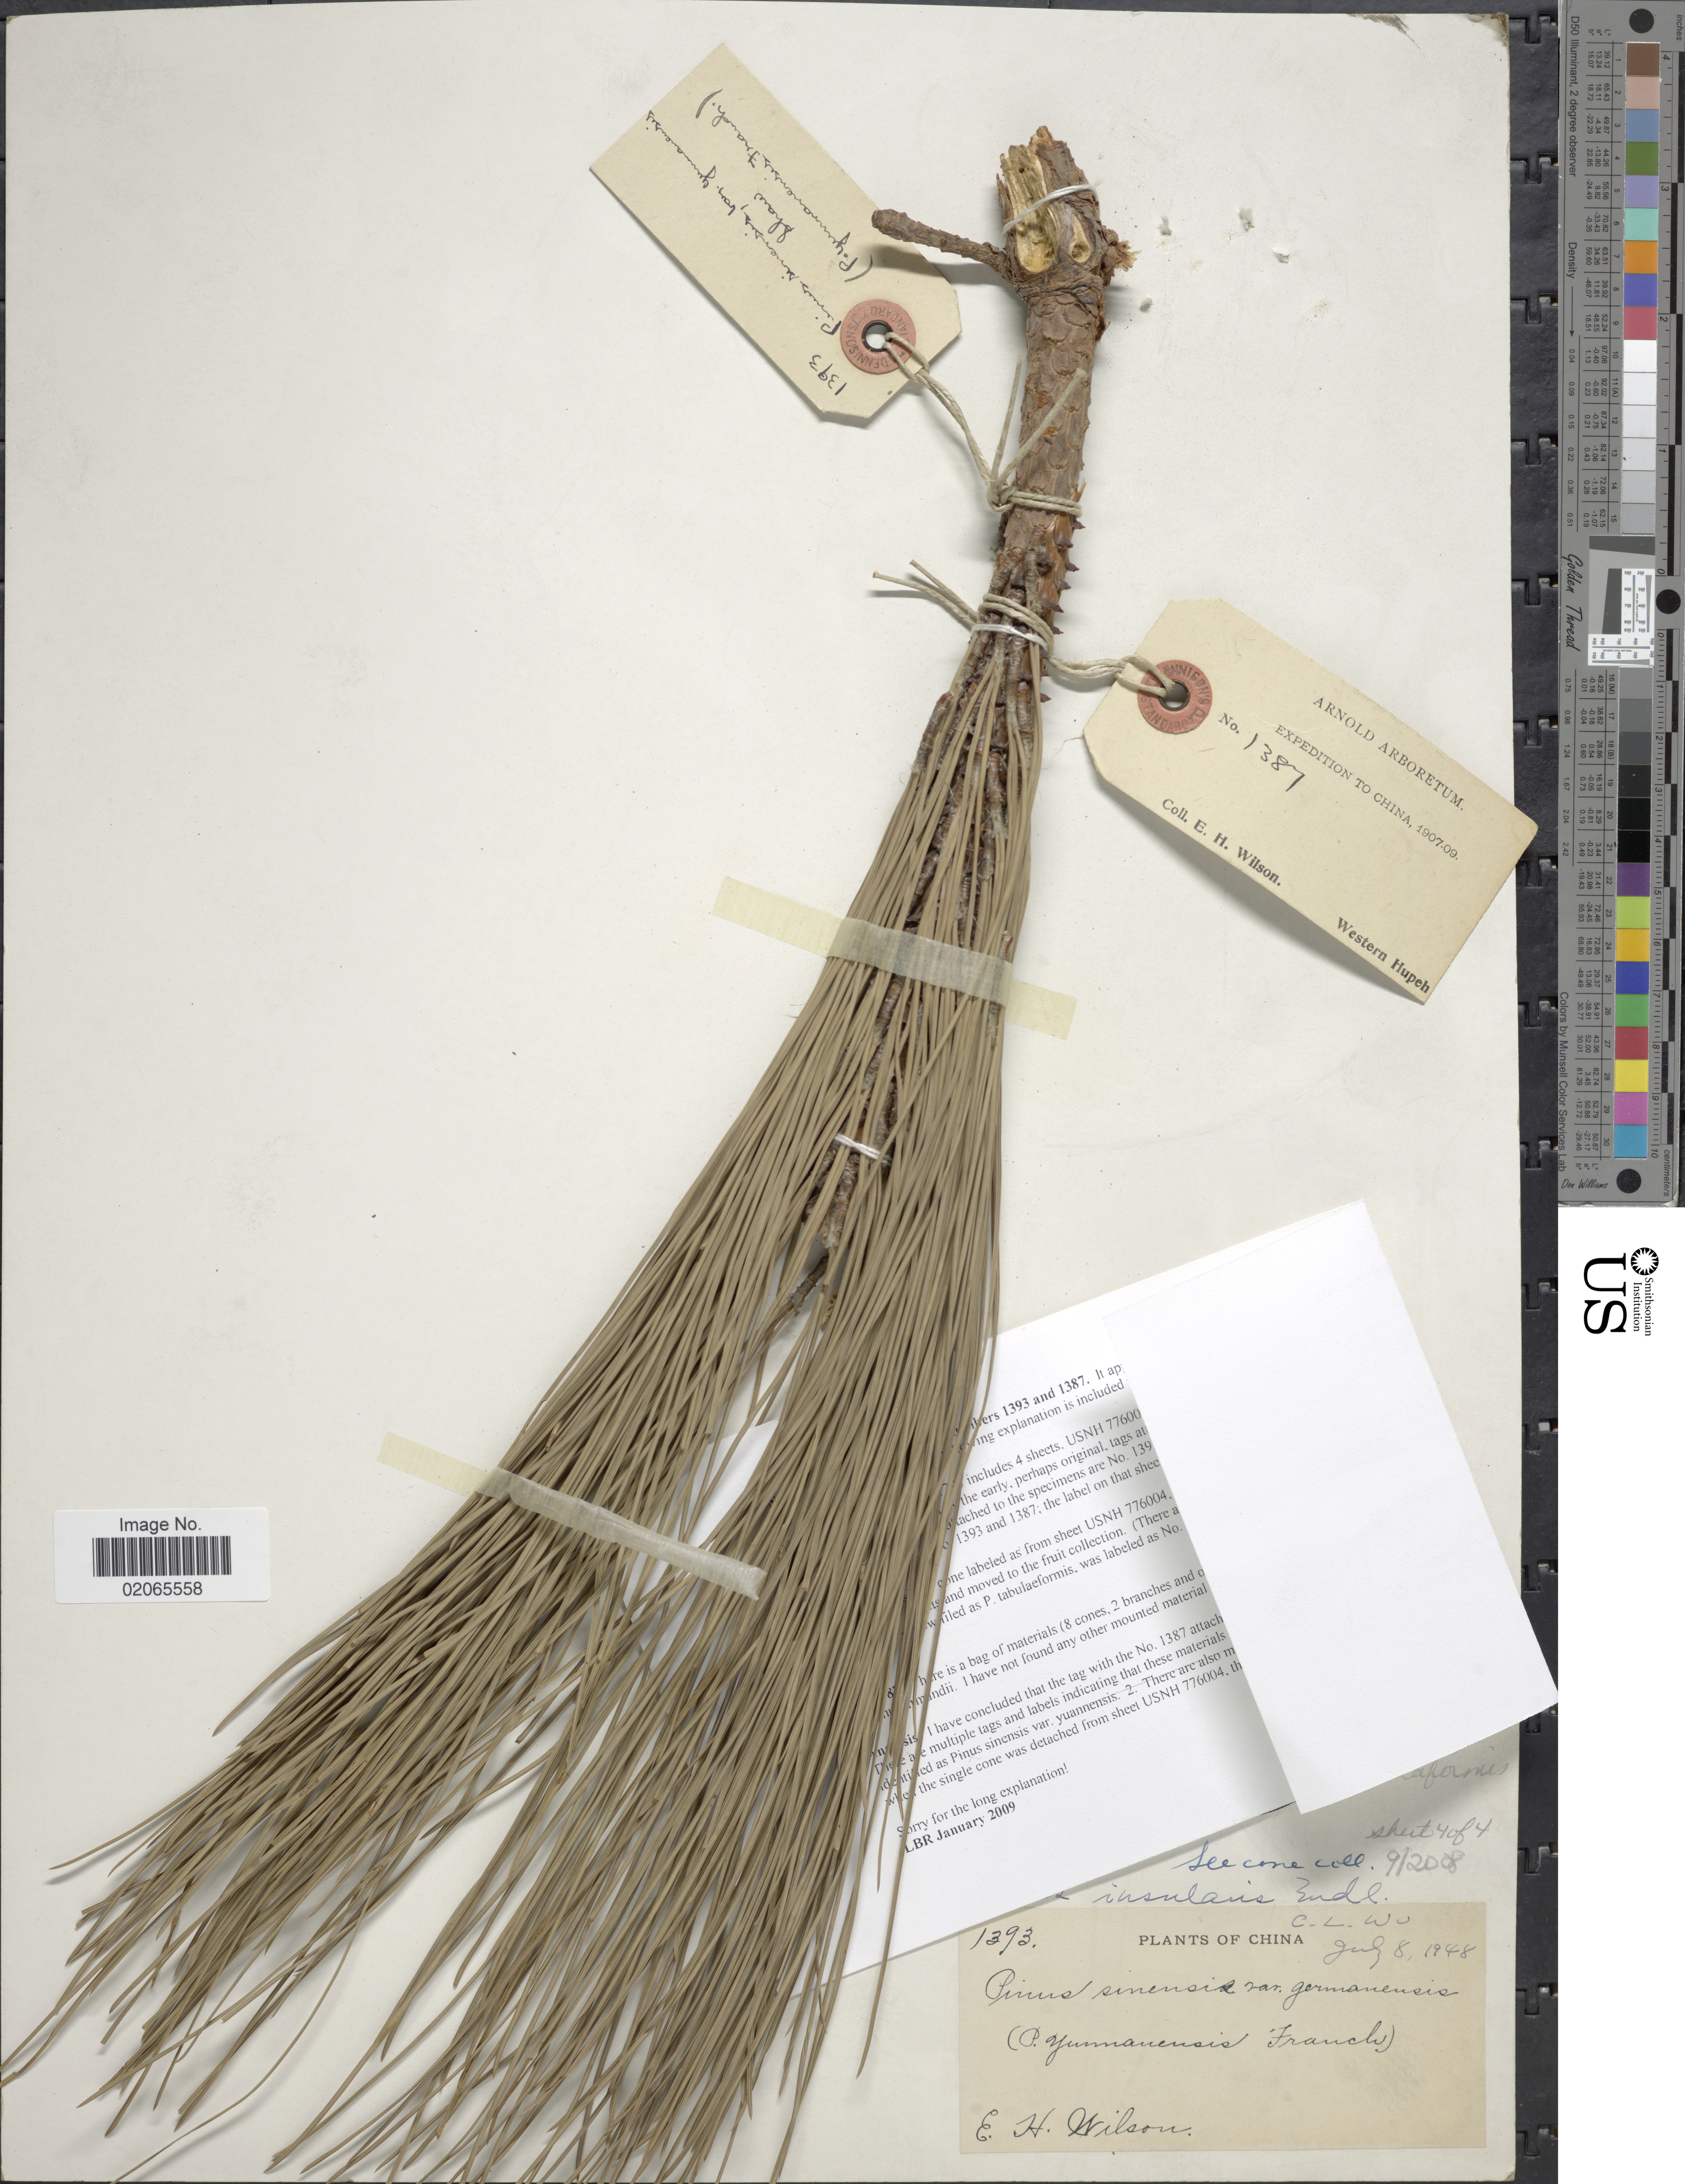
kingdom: Plantae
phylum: Tracheophyta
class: Pinopsida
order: Pinales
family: Pinaceae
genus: Pinus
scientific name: Pinus insularis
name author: Endl.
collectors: E. Wilson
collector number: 1393/1387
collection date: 1907/1909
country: China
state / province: Hubei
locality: Western Hupeh